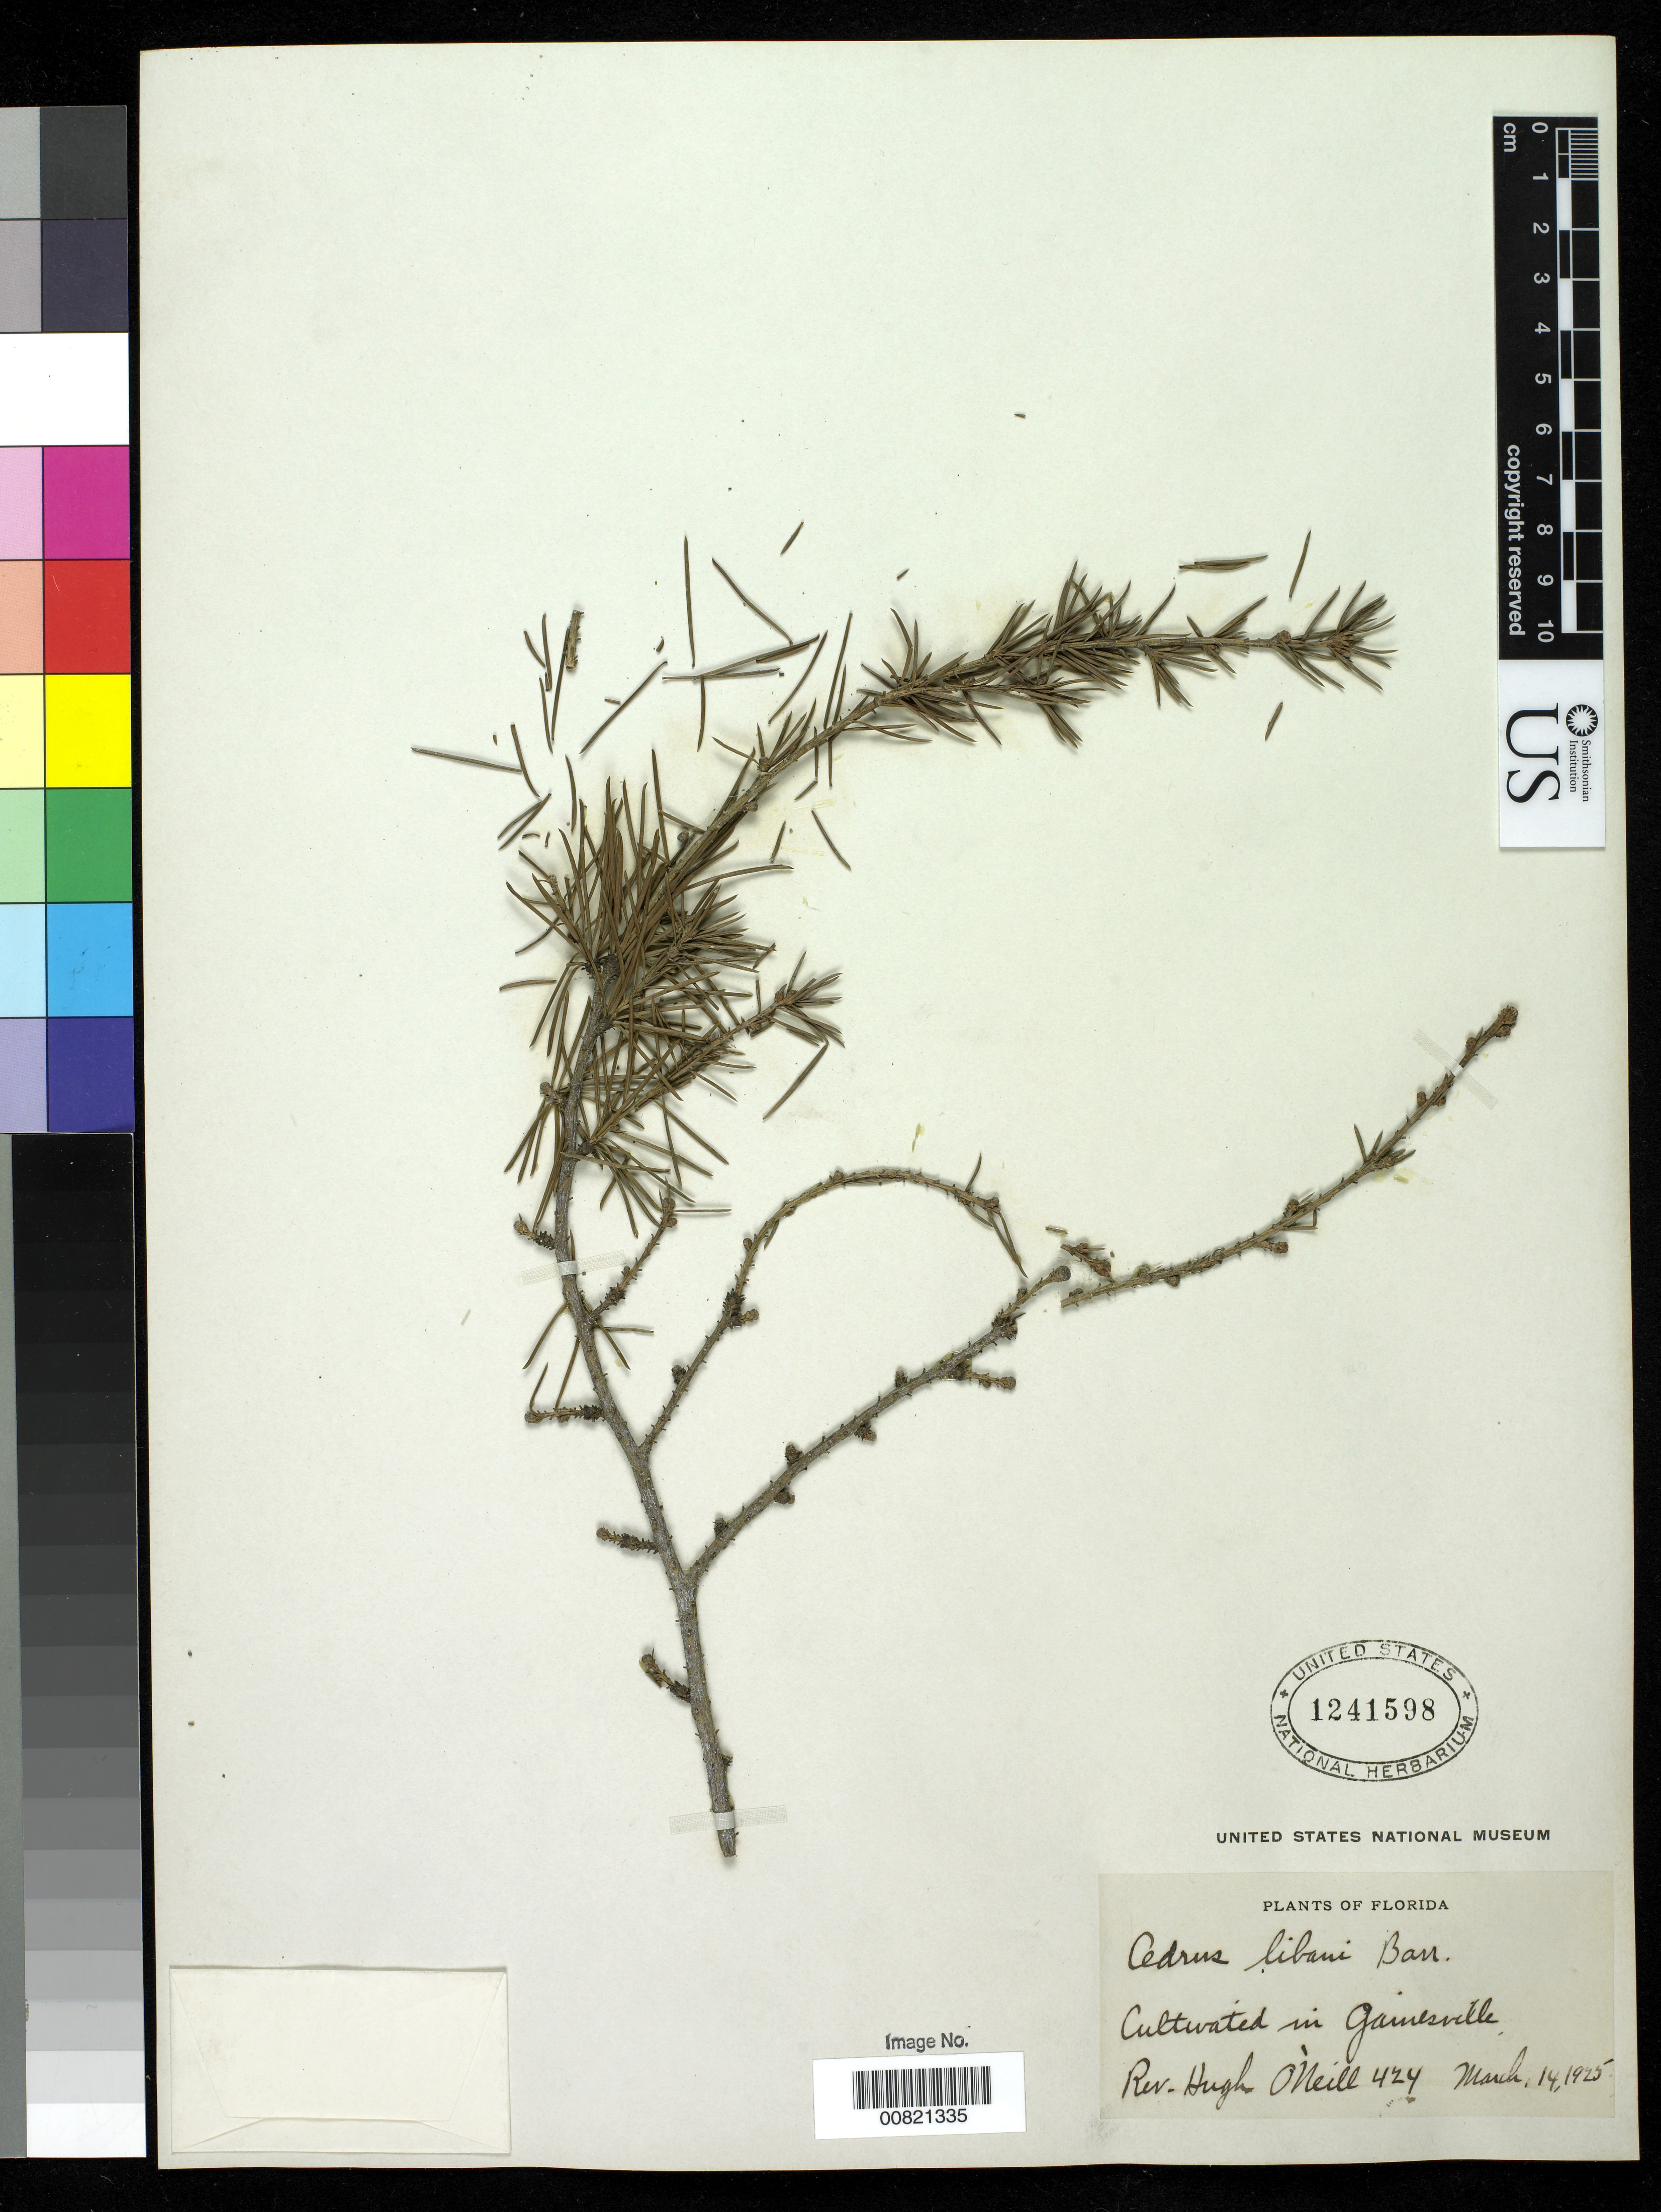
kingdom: Plantae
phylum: Tracheophyta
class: Pinopsida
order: Pinales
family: Pinaceae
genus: Cedrus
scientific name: Cedrus libani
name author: A. Rich.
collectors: H. O'Neill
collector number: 424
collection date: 1925-03-14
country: United States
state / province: Florida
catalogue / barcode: US 1241598